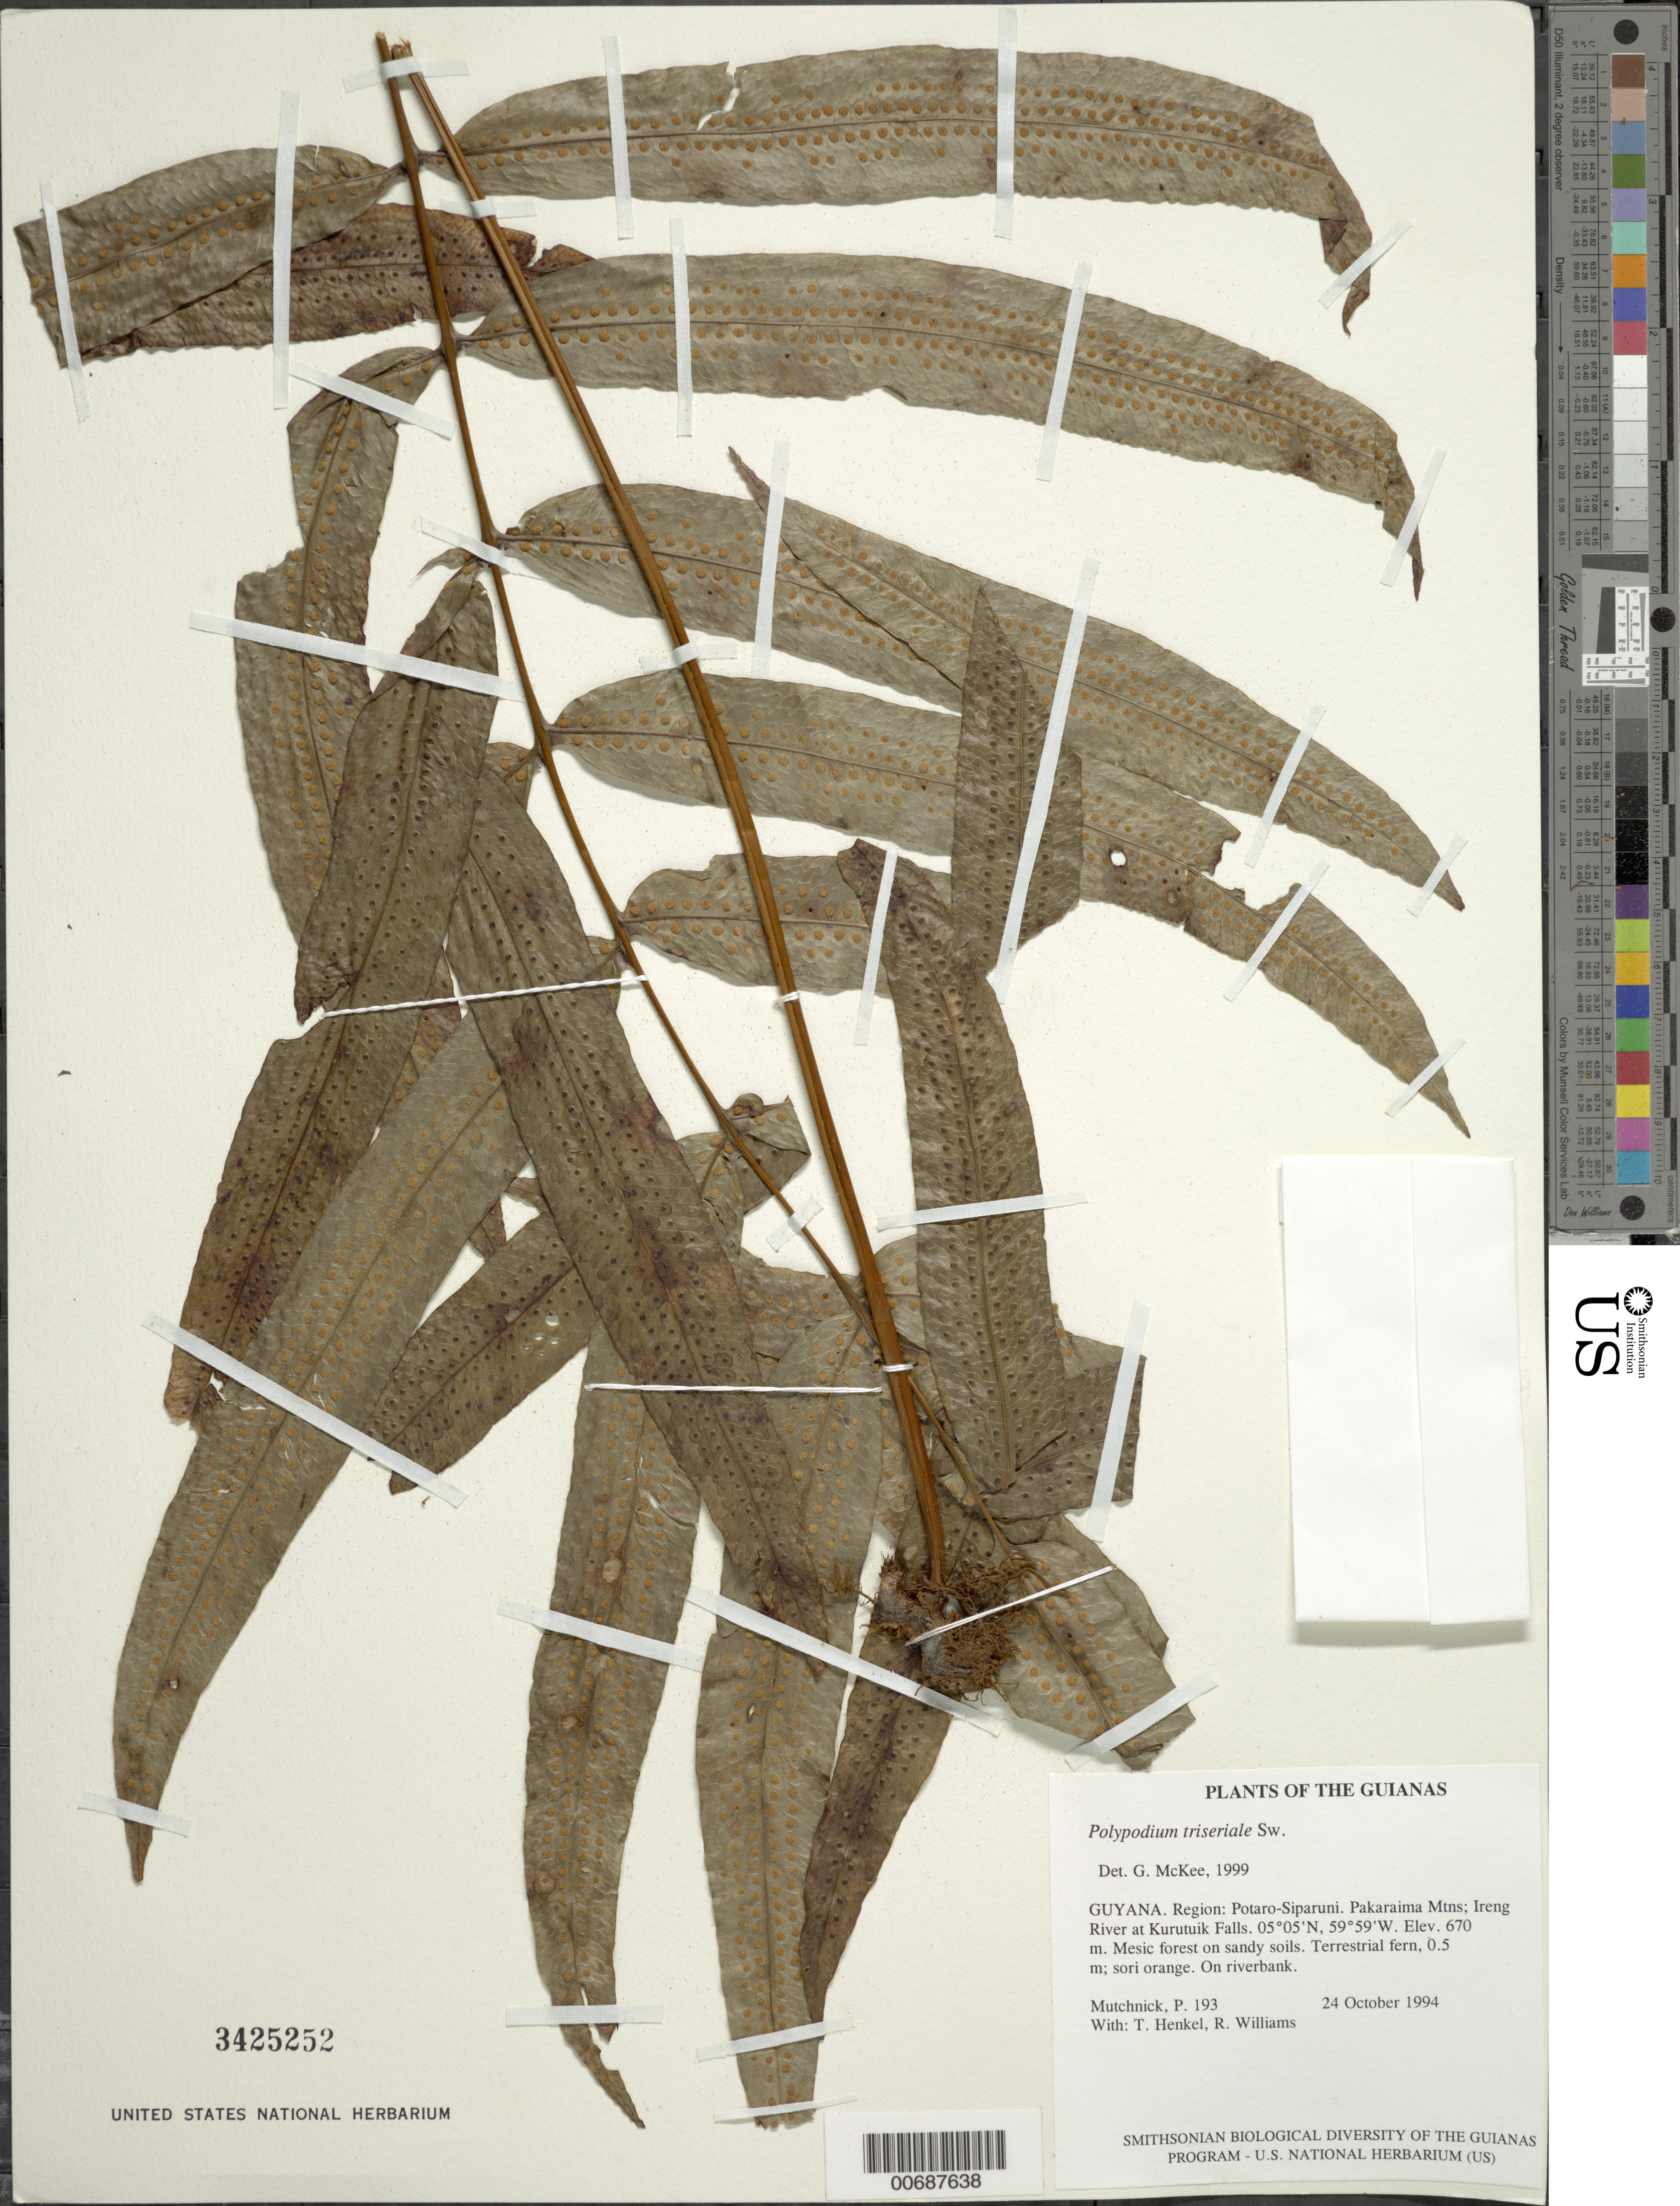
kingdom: Plantae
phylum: Tracheophyta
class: Polypodiopsida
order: Polypodiales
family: Polypodiaceae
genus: Serpocaulon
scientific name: Serpocaulon triseriale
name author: (Sw.) A.R. Sm.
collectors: P. Mutchnick, T. Henkel & R. Williams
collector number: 193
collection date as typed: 24 October 1994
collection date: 1994-10-24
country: Guyana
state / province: Potaro-Siparuni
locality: Pakaraima Mtns; Ireng River at Kurutuik Falls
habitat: Mesic forest on sandy soils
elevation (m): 670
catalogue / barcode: US 3425252